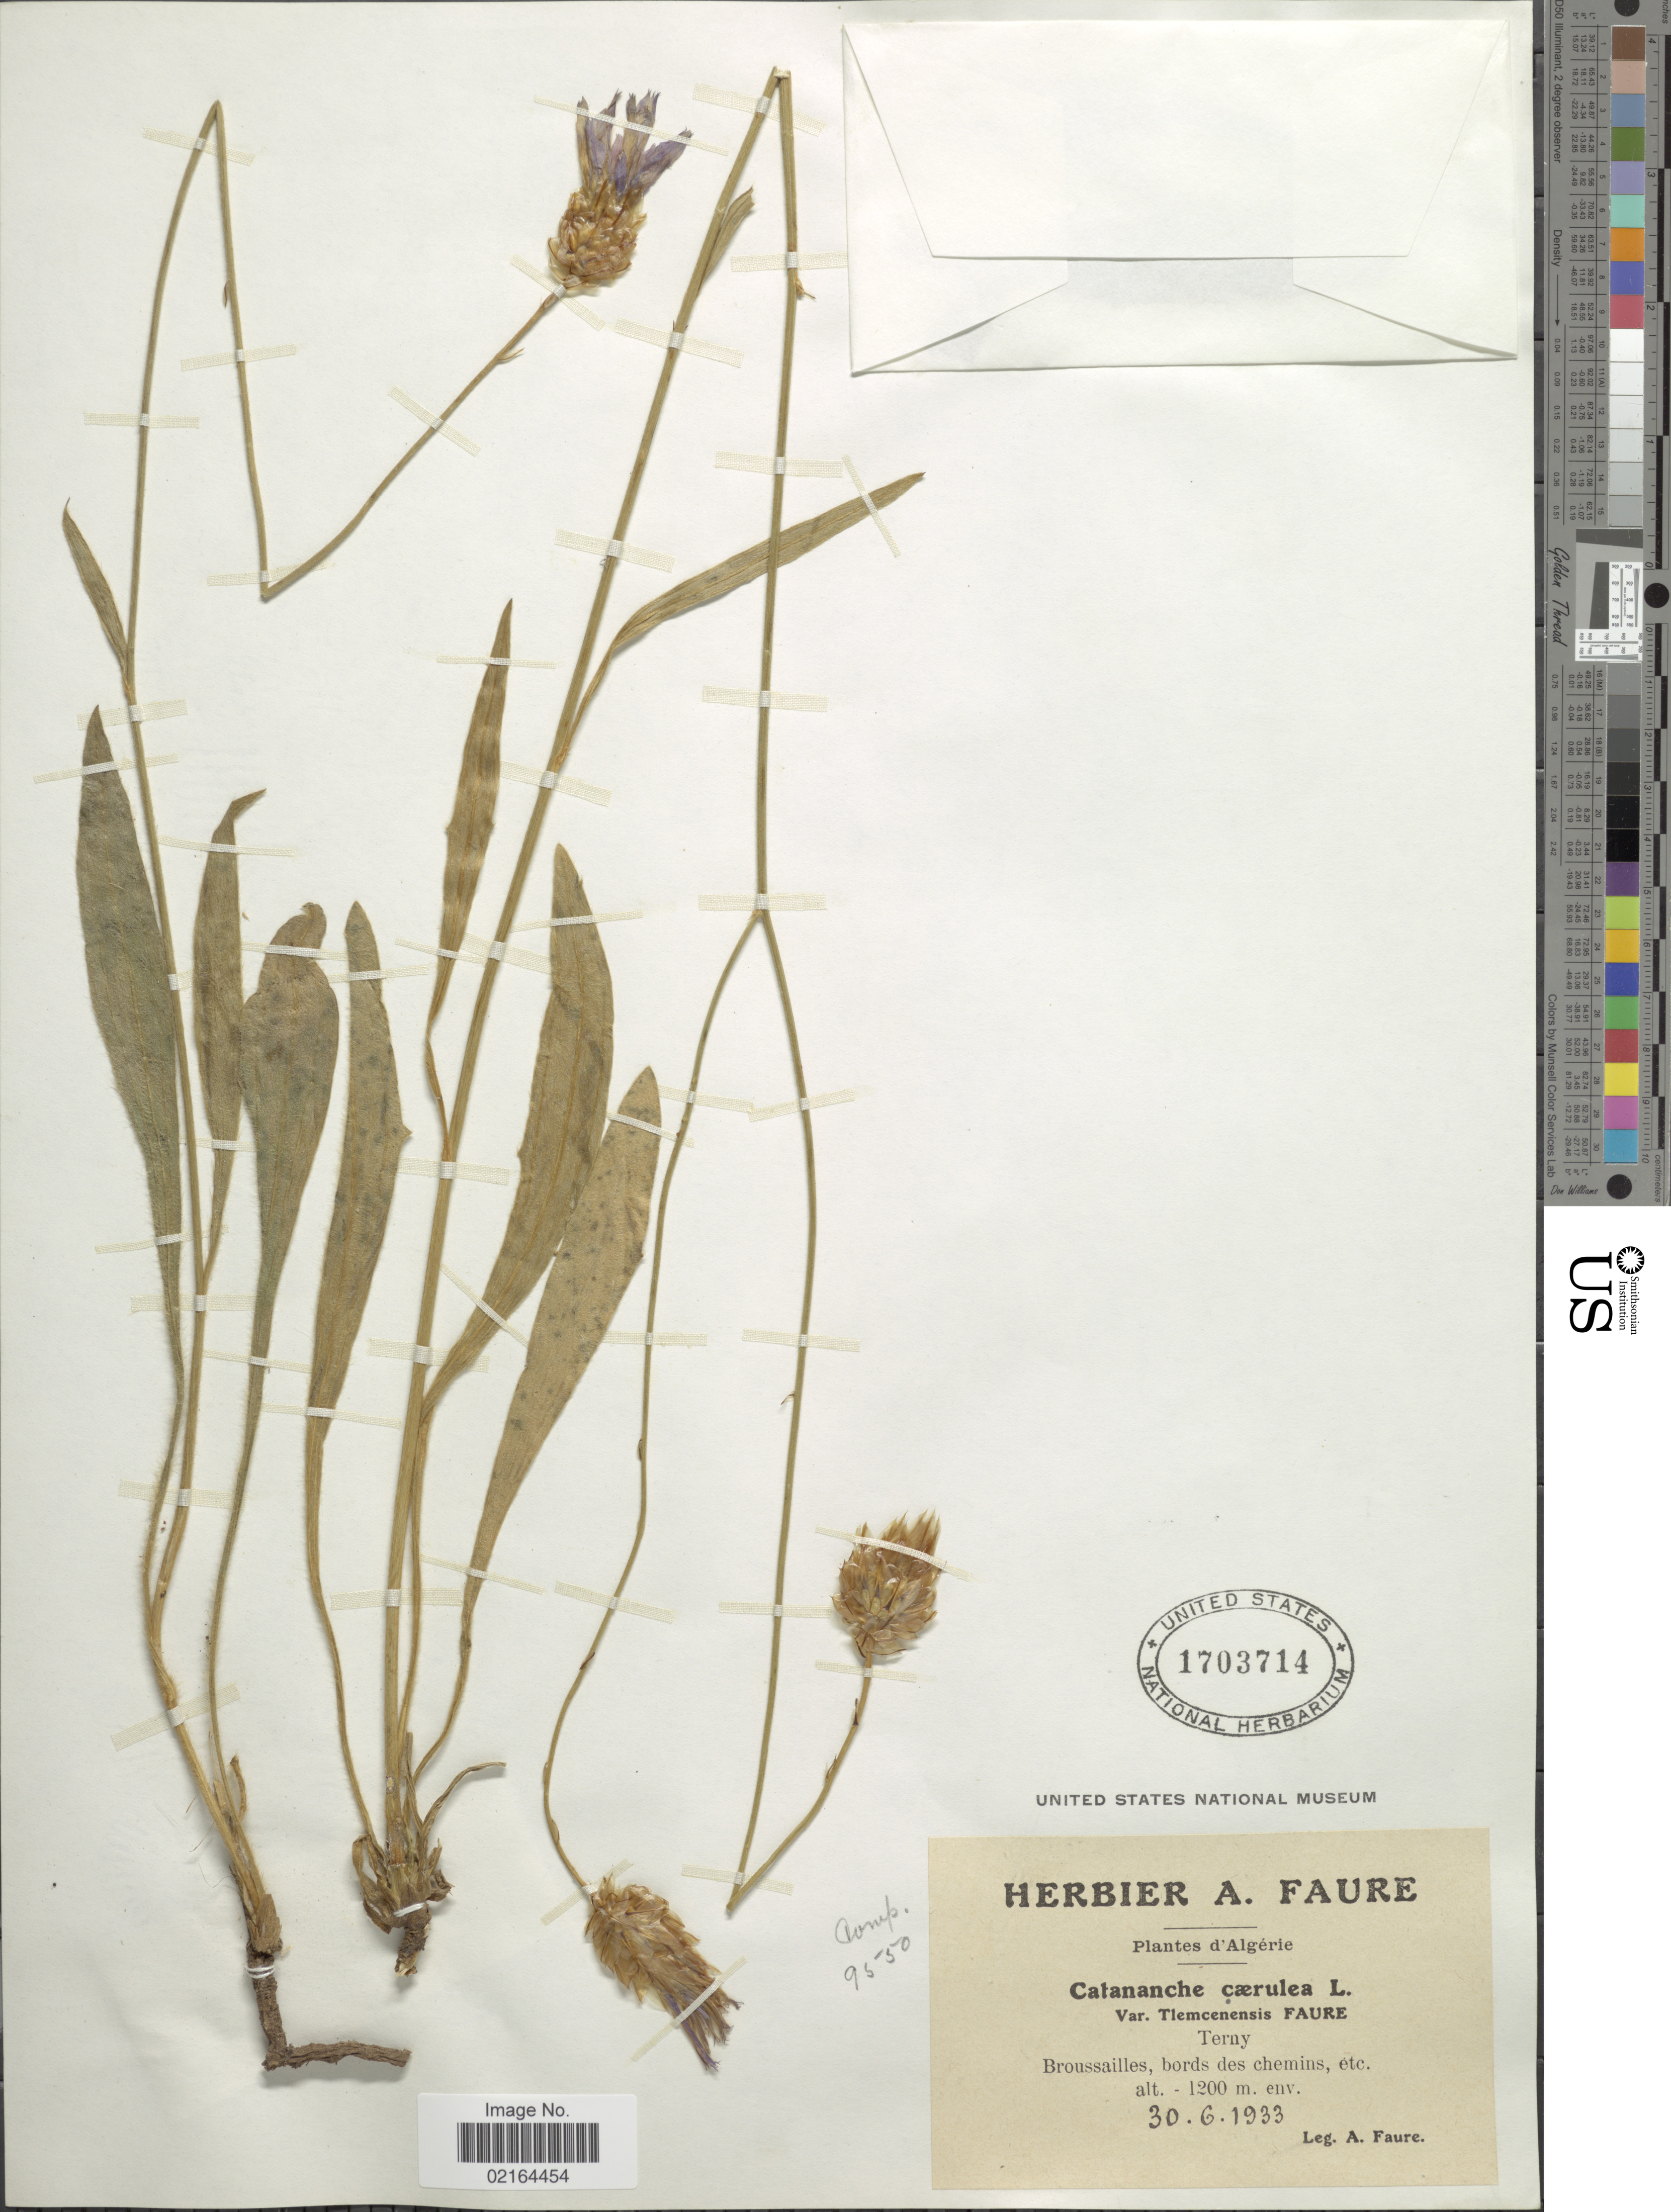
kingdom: Plantae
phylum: Tracheophyta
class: Magnoliopsida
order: Asterales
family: Asteraceae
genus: Catananche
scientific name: Catananche caerulea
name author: L.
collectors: A. Faure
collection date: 1933-06-30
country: Algeria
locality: D' Algerie, Terny, Broussailles, bords des chemins, etc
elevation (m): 1200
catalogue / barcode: US 1703714